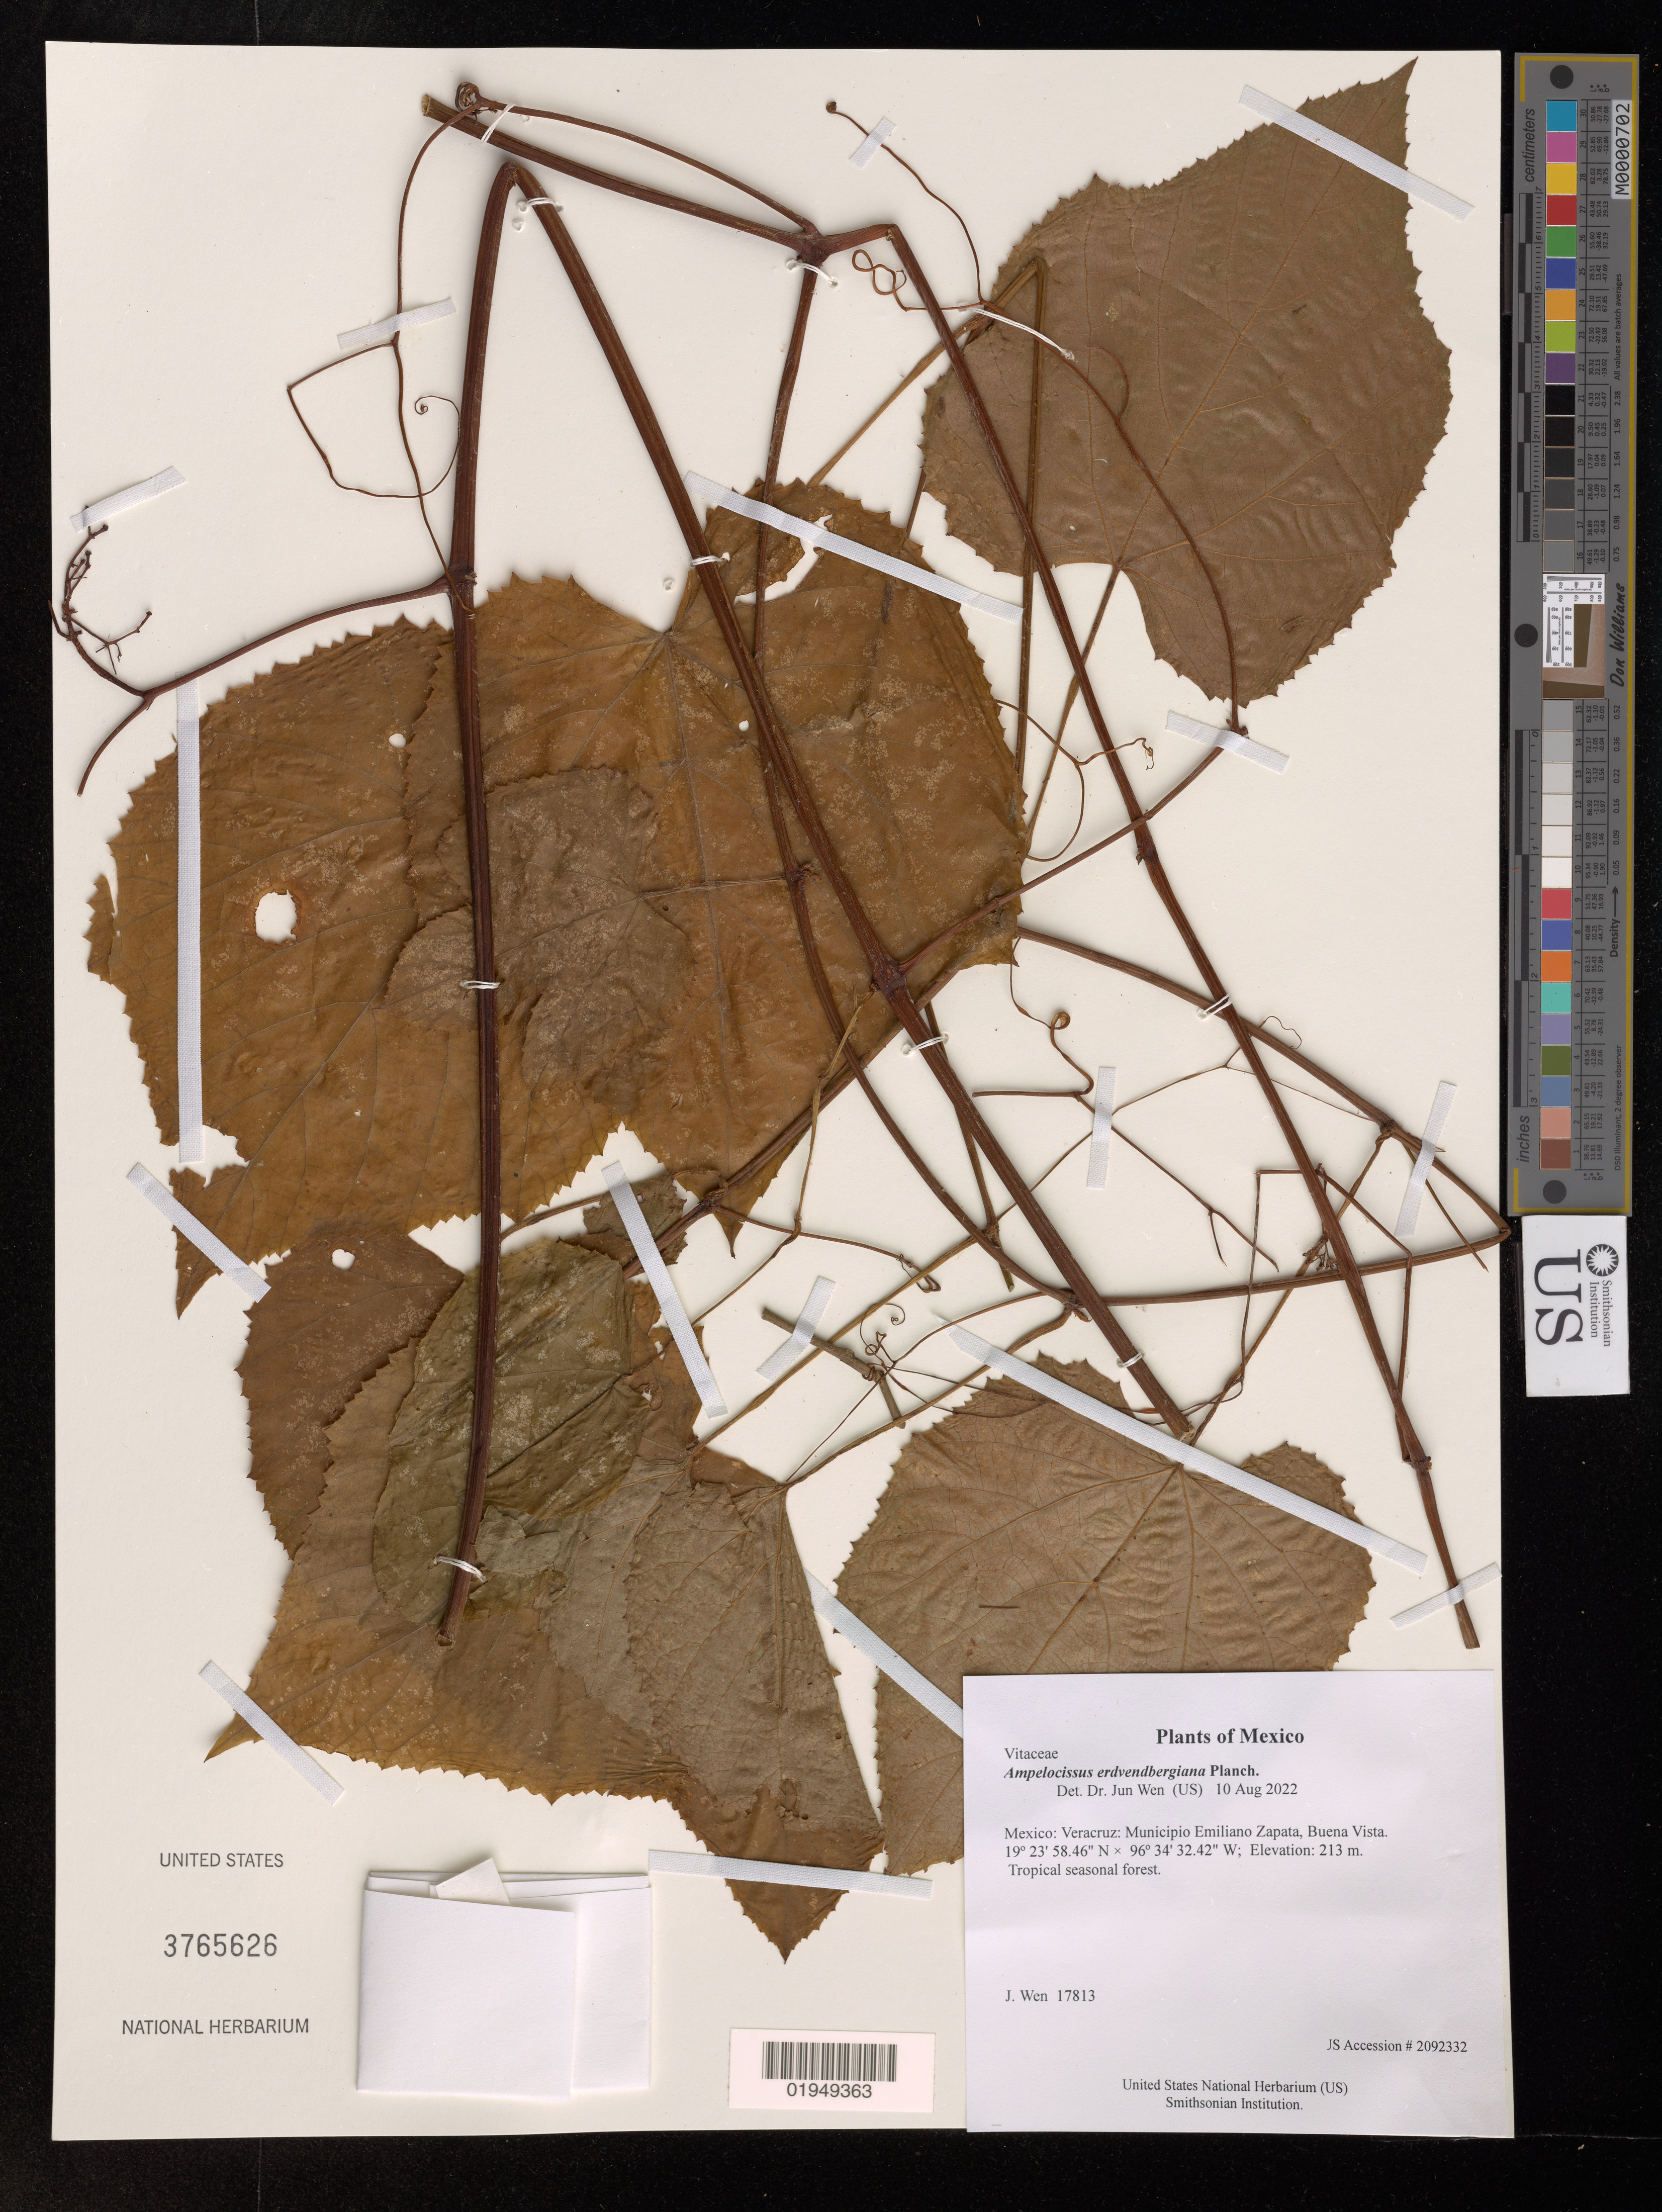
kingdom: Plantae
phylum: Tracheophyta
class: Magnoliopsida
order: Vitales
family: Vitaceae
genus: Ampelocissus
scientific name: Ampelocissus erdvendbergiana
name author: Planch.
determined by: Wen, Jun, (BOT), Smithsonian Institution - National Museum of Natural History (UNITED STATES)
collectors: J. Wen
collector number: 17813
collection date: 2022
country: Mexico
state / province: Veracruz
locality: Municipio Emiliano Zapata, Buena Vista.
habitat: Tropical seasonal forest.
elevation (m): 213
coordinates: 19 2358.46 N, 96 3432.42 W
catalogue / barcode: US 3765626